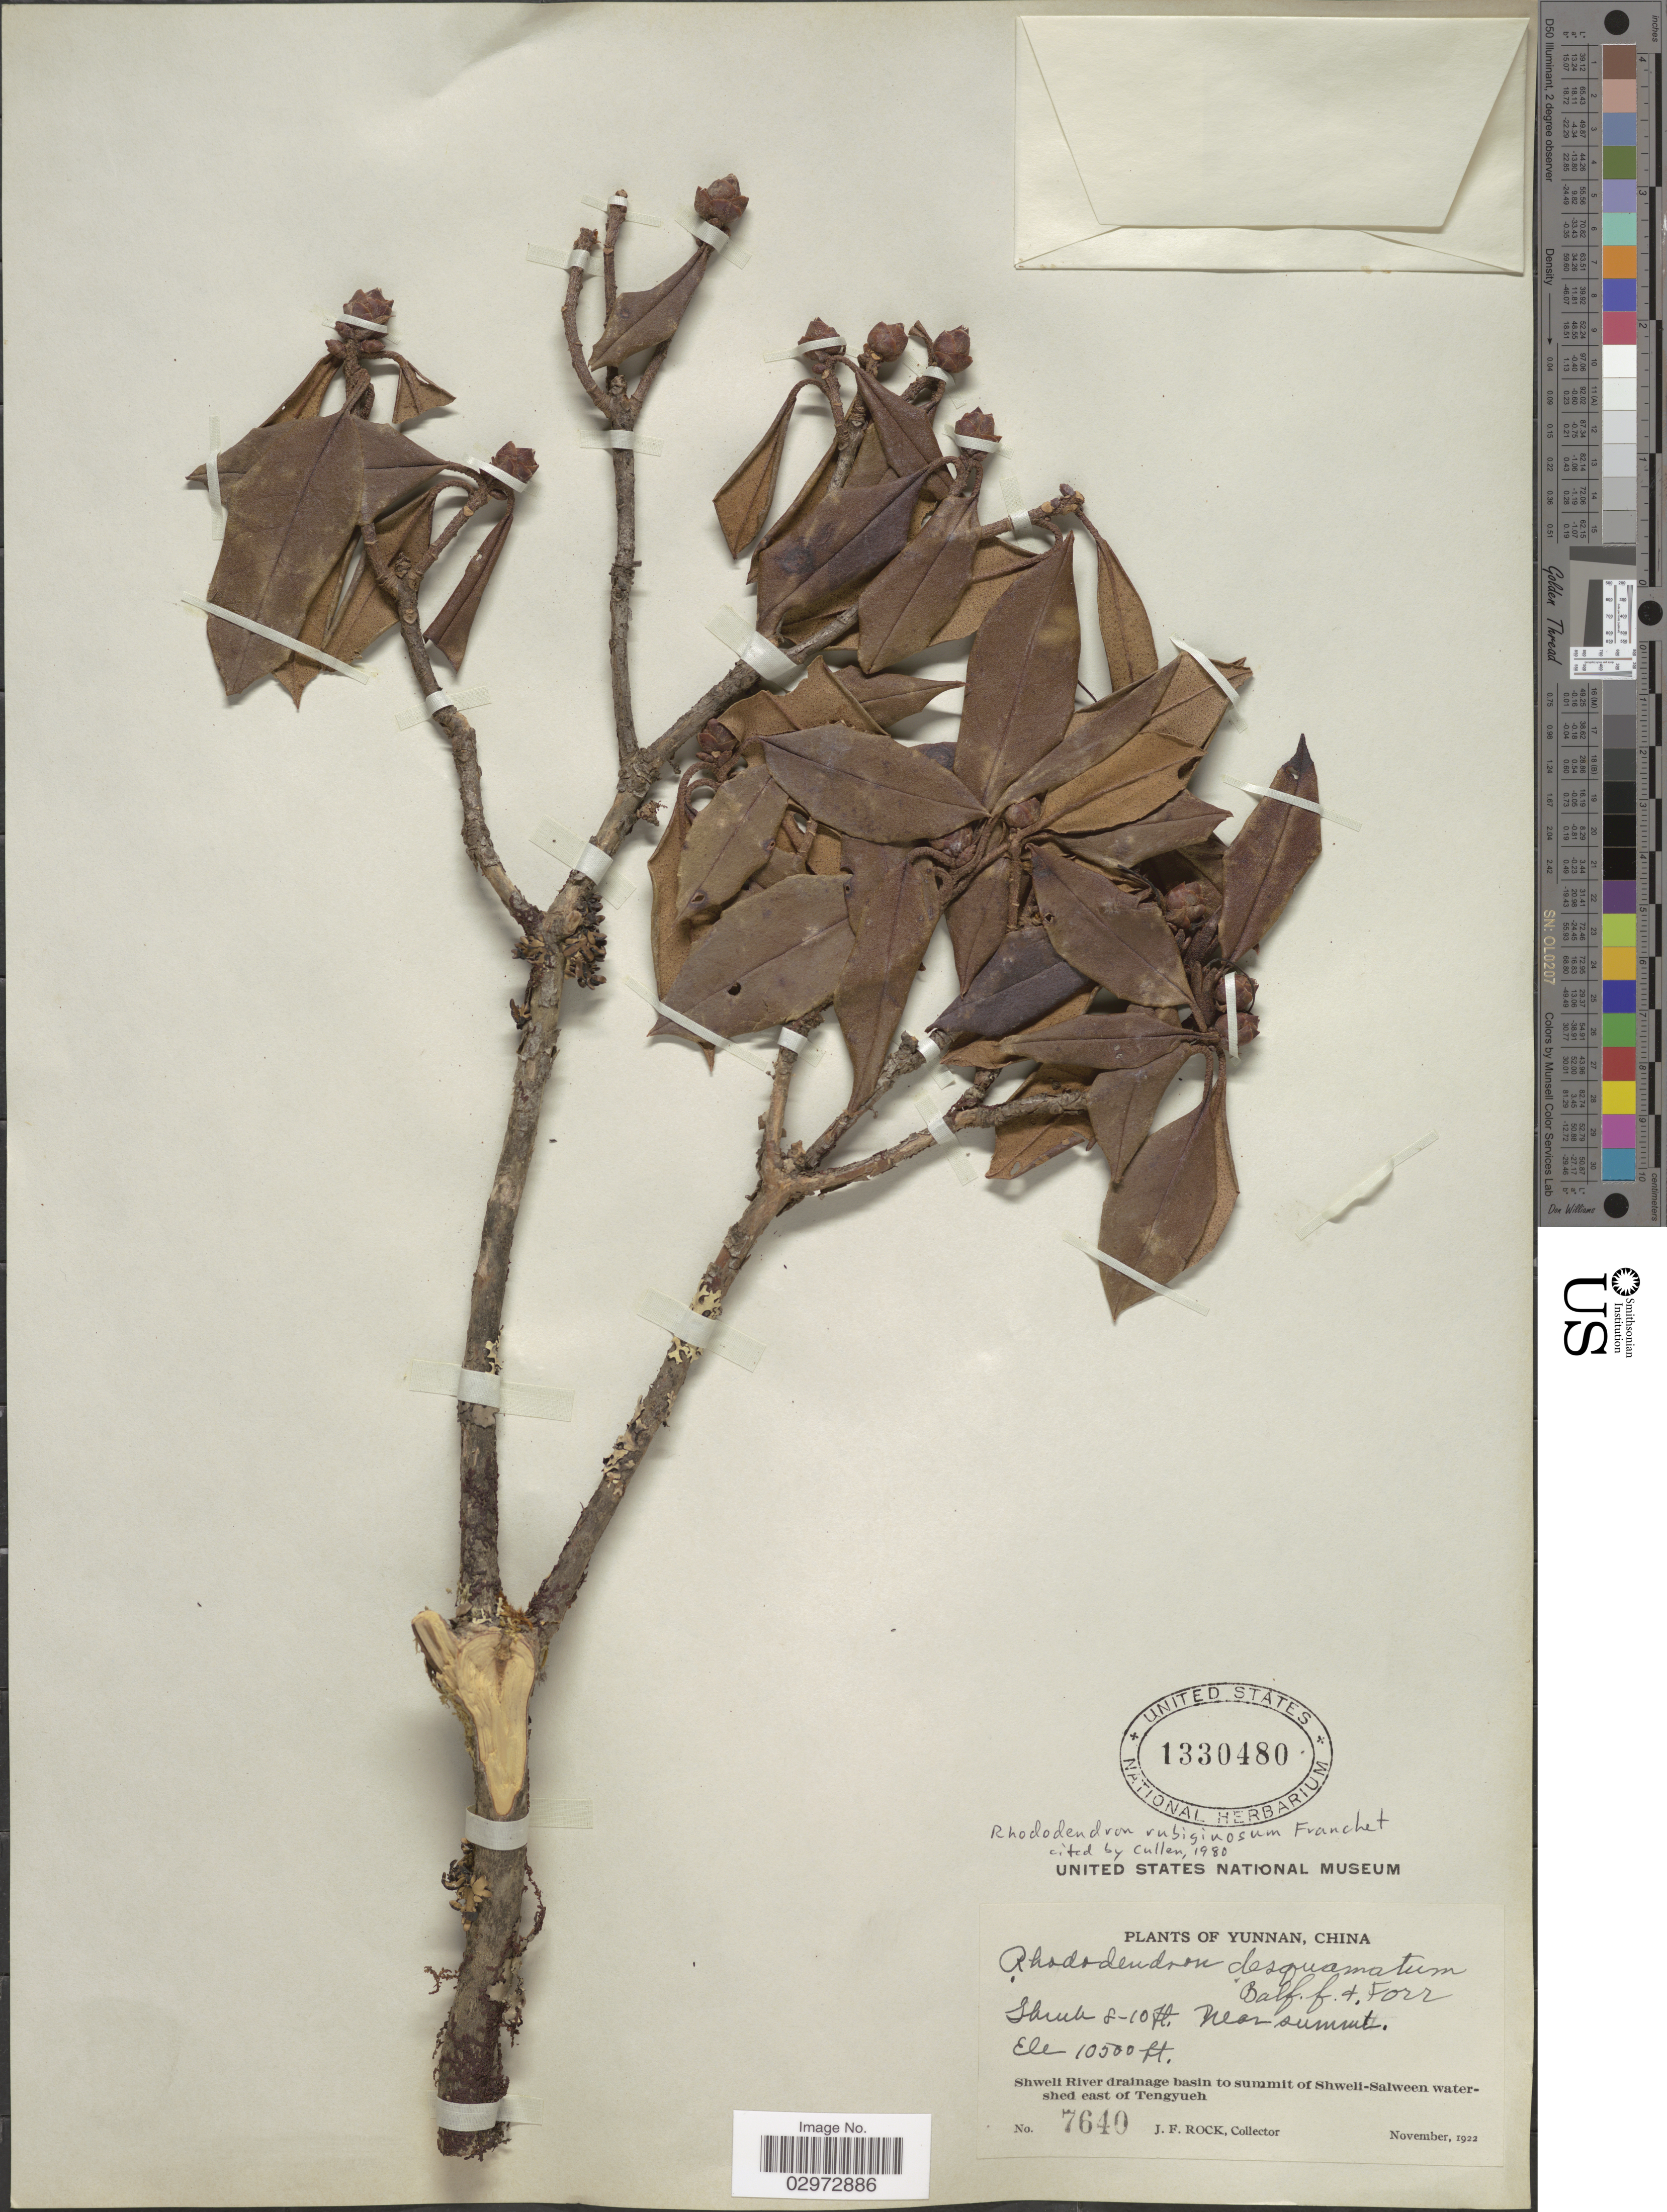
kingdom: Plantae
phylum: Tracheophyta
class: Magnoliopsida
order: Ericales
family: Ericaceae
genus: Rhododendron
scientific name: Rhododendron rubiginosum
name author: Franch.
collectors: J. Rock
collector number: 7640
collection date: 1922-11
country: China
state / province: Yunnan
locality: Shweli River drainage basin to summit of Shweli-Salween watershed east of Tengyueh.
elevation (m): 3200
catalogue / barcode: US 1330480